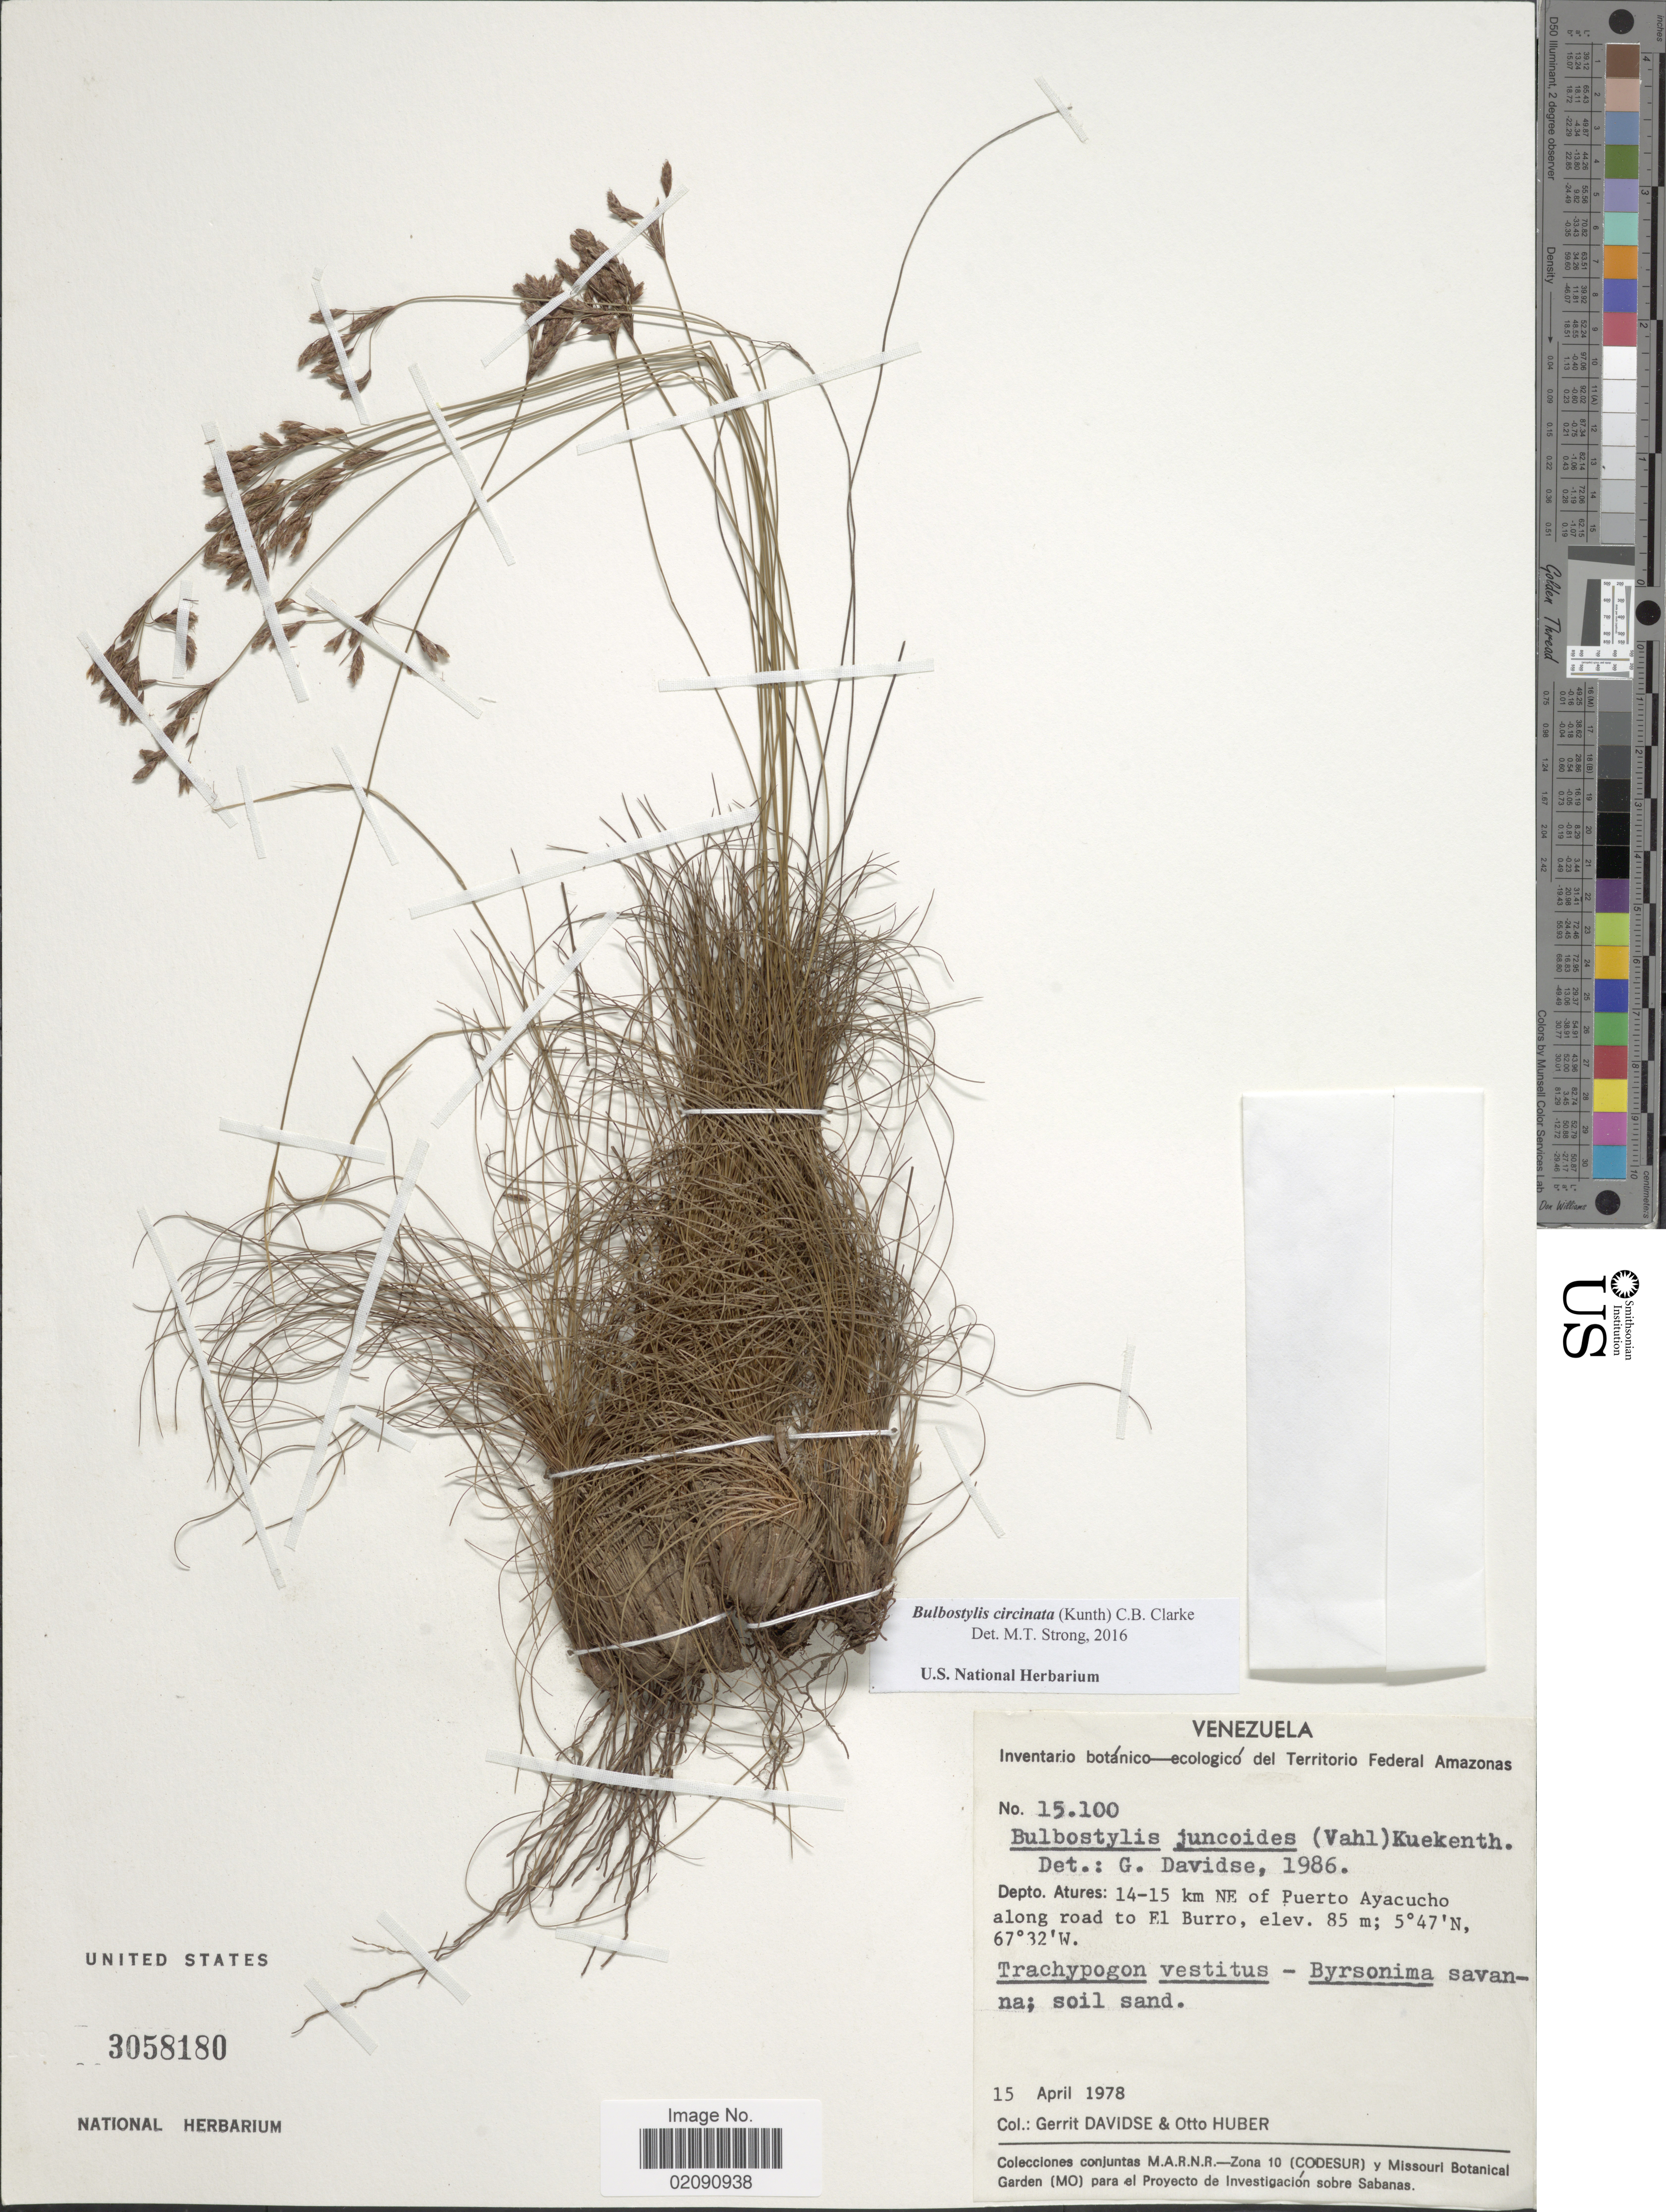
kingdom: Plantae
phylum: Tracheophyta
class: Liliopsida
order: Poales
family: Cyperaceae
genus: Bulbostylis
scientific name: Bulbostylis circinata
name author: (Kunth) C.B. Clarke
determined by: Strong, M. T., (US), Smithsonian Institution - National Museum of Natural History (UNITED STATES)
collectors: G. Davidse & O. Huber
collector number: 15100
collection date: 1978-04-15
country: Venezuela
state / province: Amazonas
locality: Depto. Atures: 14-15 km NE of Puerto Ayacucho along road to El Burro.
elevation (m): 85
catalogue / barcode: US 3058180